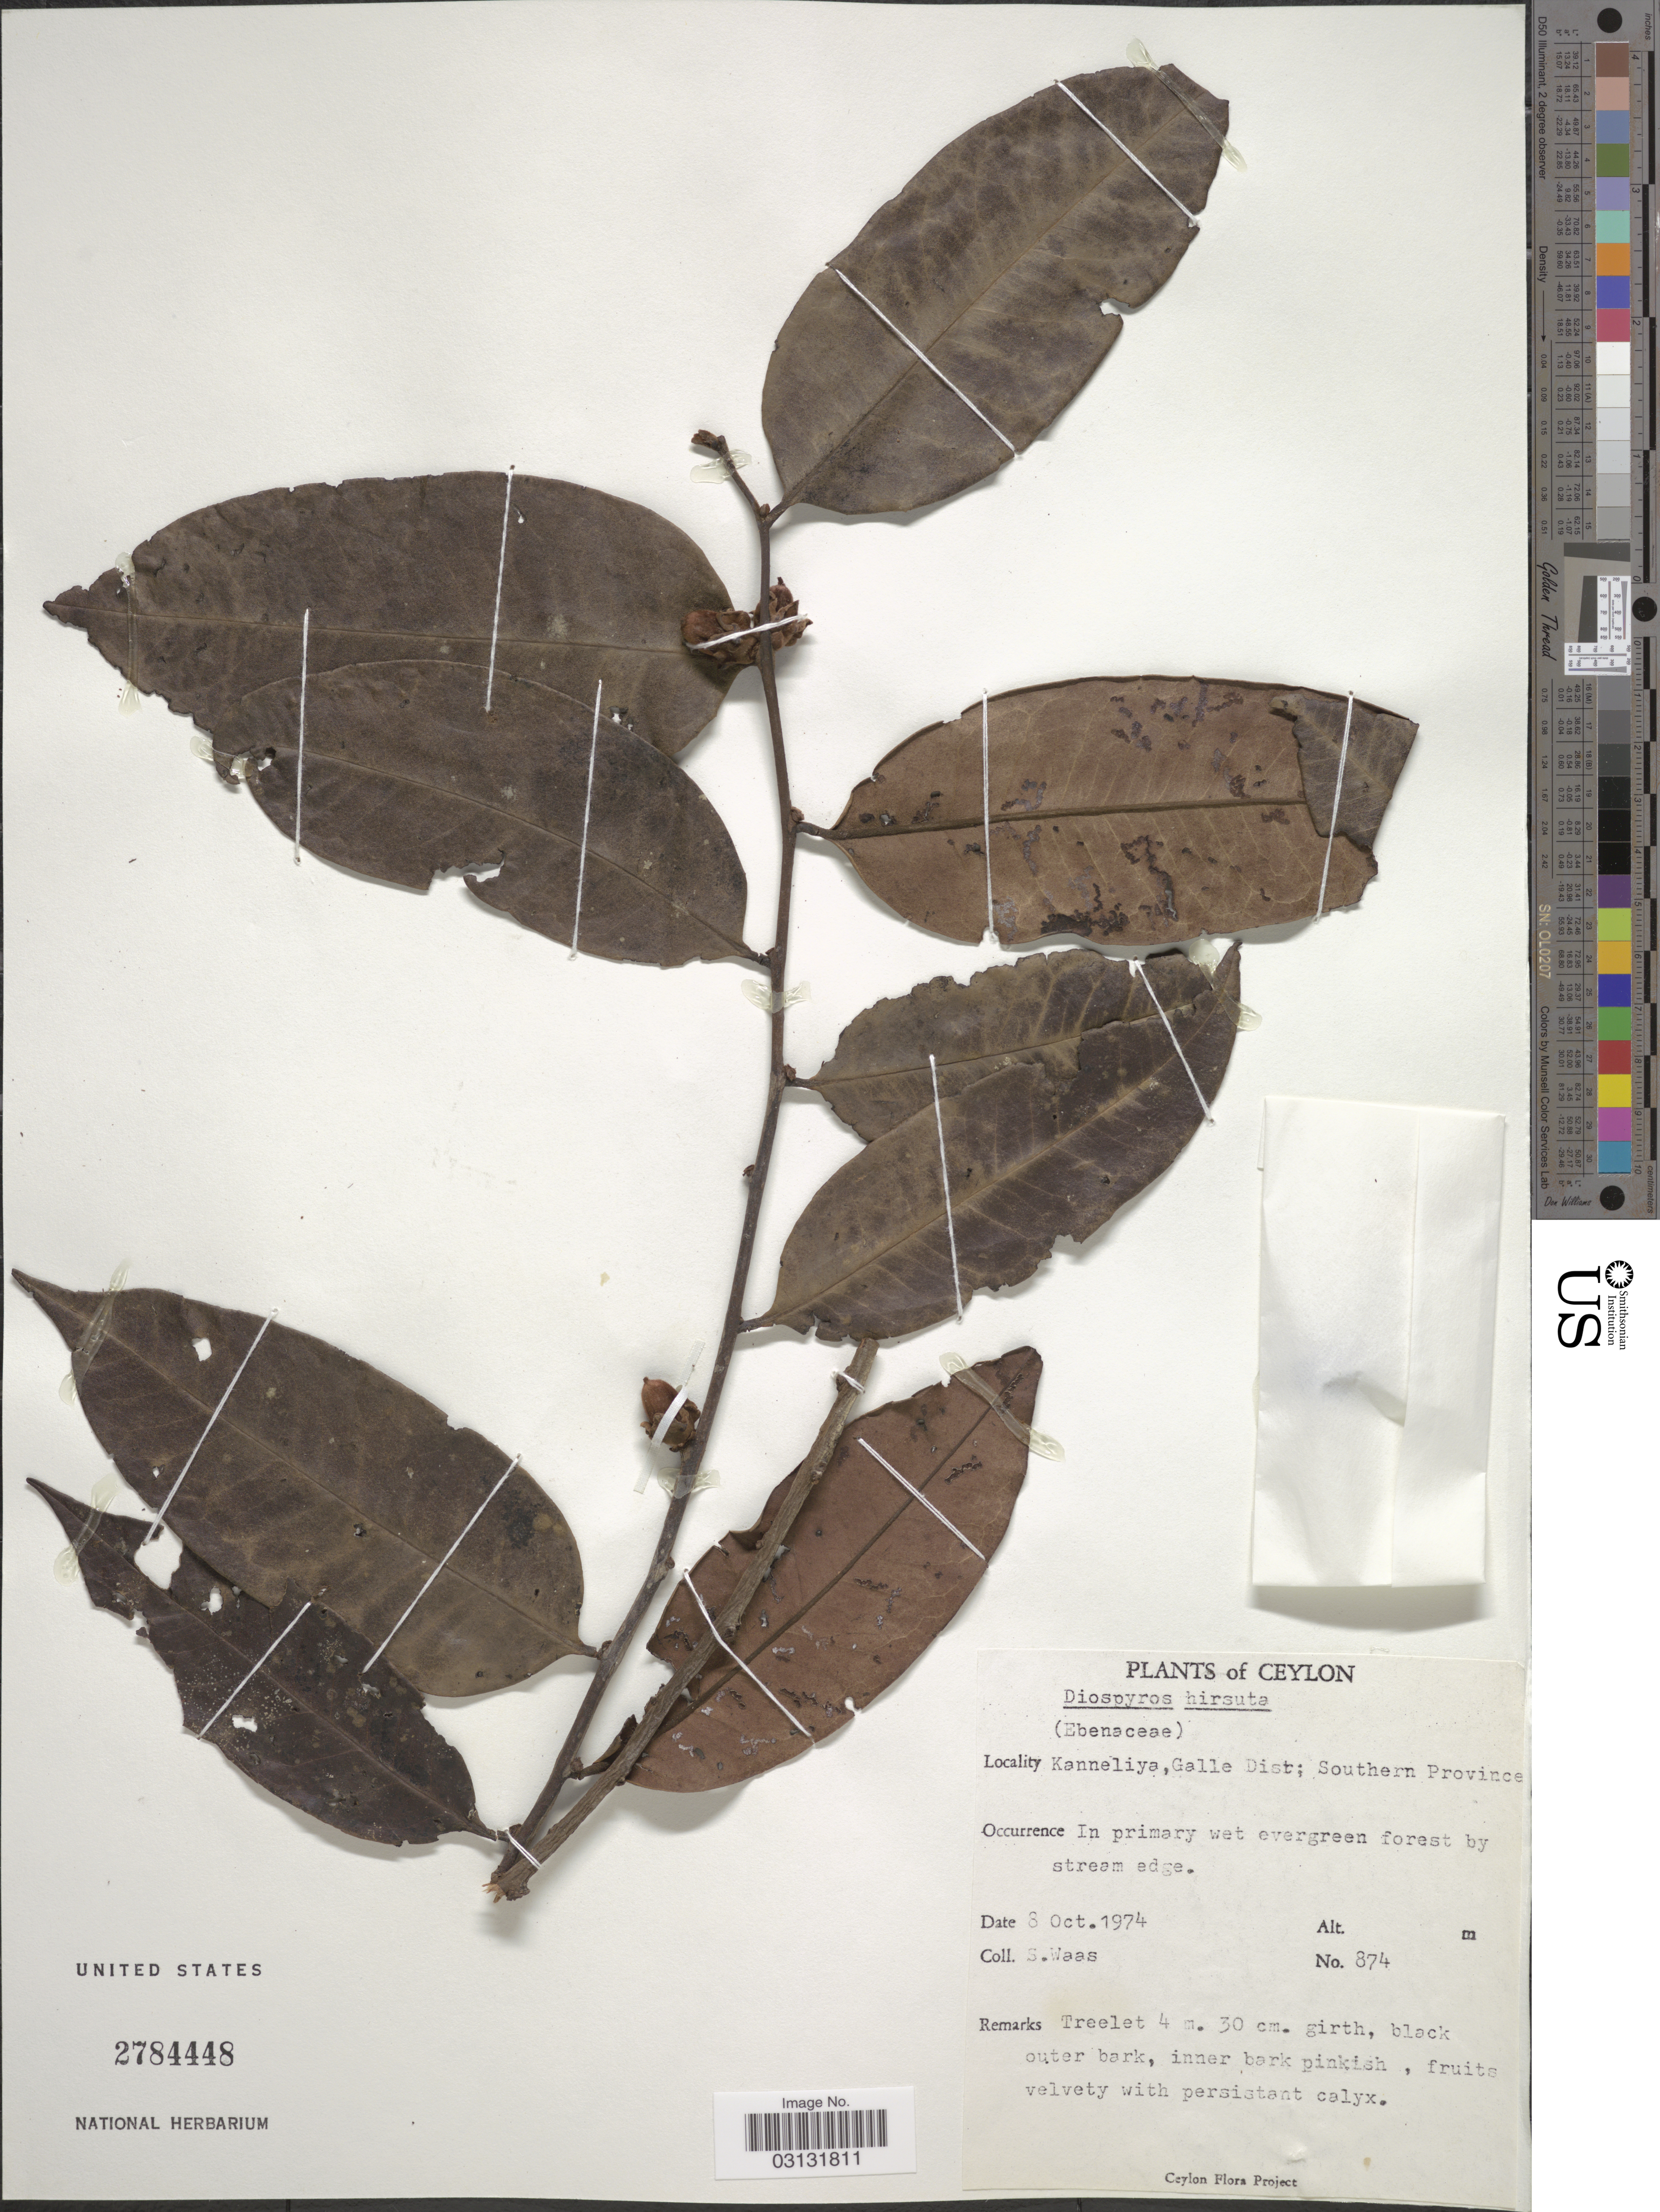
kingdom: Plantae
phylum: Tracheophyta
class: Magnoliopsida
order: Ericales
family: Ebenaceae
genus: Diospyros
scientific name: Diospyros hirsuta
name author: L. f.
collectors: S. Waas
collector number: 874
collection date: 1974-10-08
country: Sri Lanka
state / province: Southern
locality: Ceylon. Kanneliya, Galle Dist; Southern Province.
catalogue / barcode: US 2784448